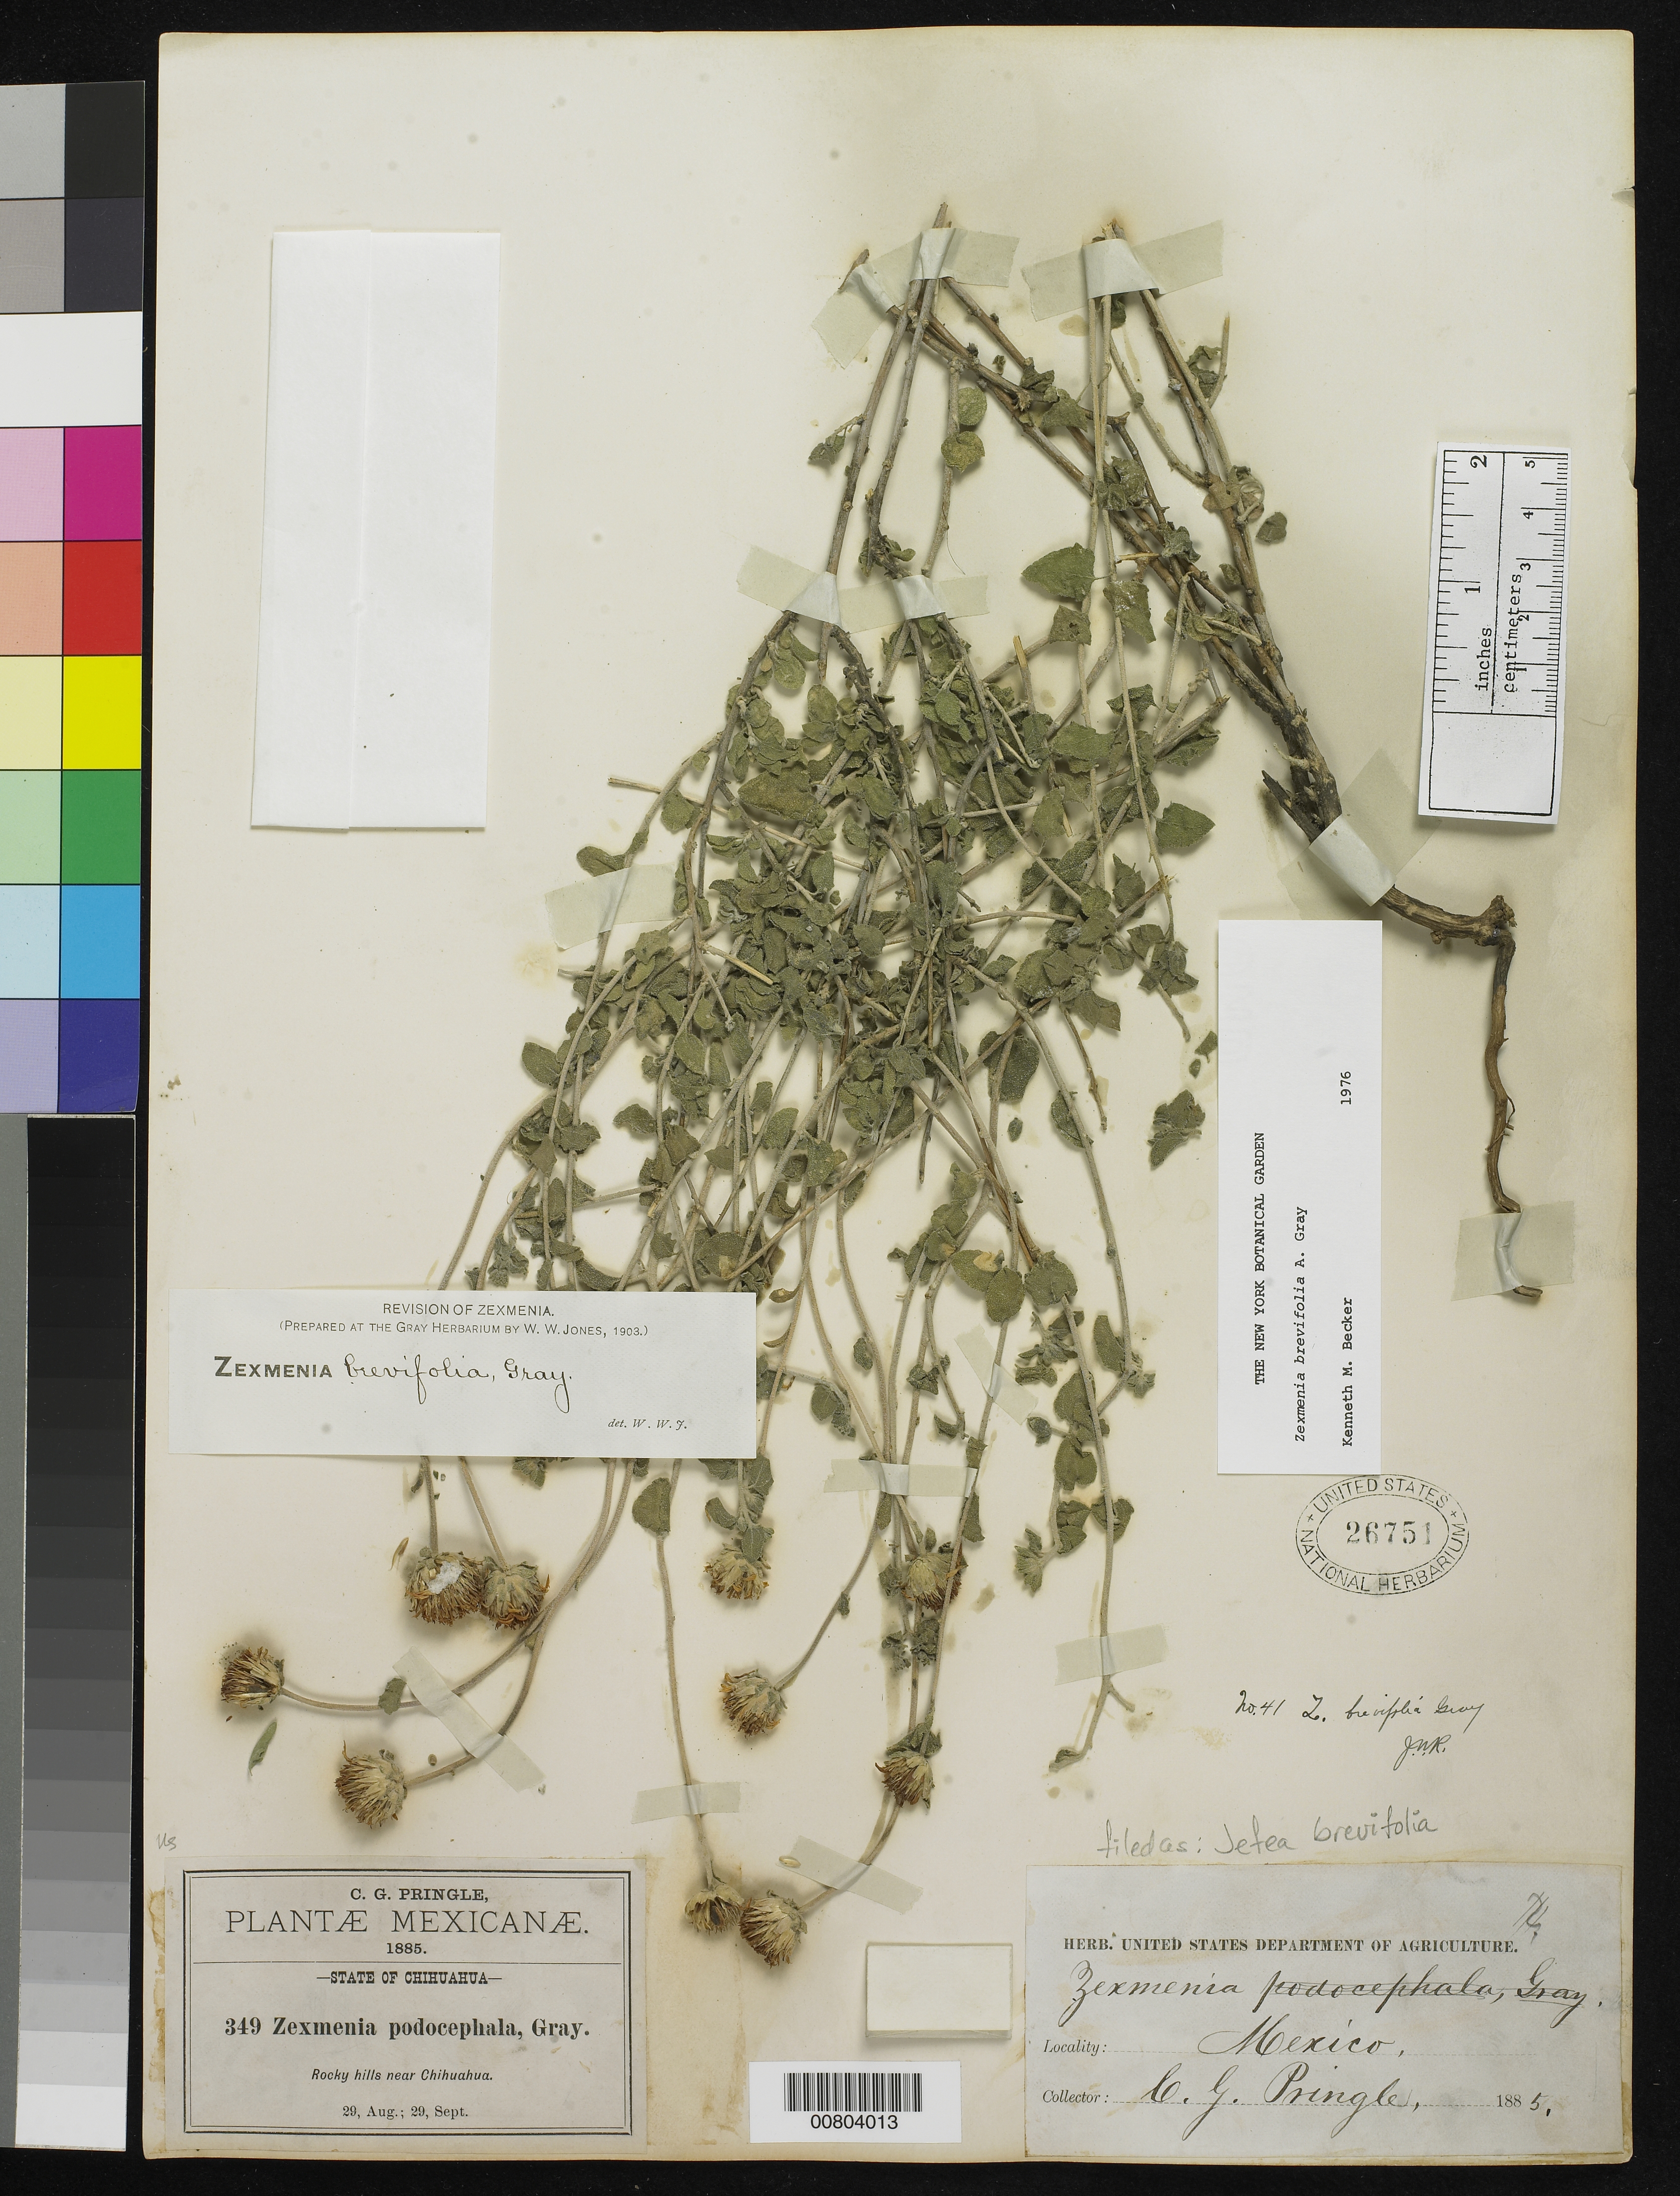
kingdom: Plantae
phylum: Tracheophyta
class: Magnoliopsida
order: Asterales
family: Asteraceae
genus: Jefea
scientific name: Jefea brevifolia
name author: (A. Gray) Strother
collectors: C. G. Pringle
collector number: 349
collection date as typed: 29 Aug 1885 to 29 Sep 1885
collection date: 1885-08-29/1885-09-29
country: Mexico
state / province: Chihuahua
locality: Rocky hills near Chihuahua.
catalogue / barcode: US 26751